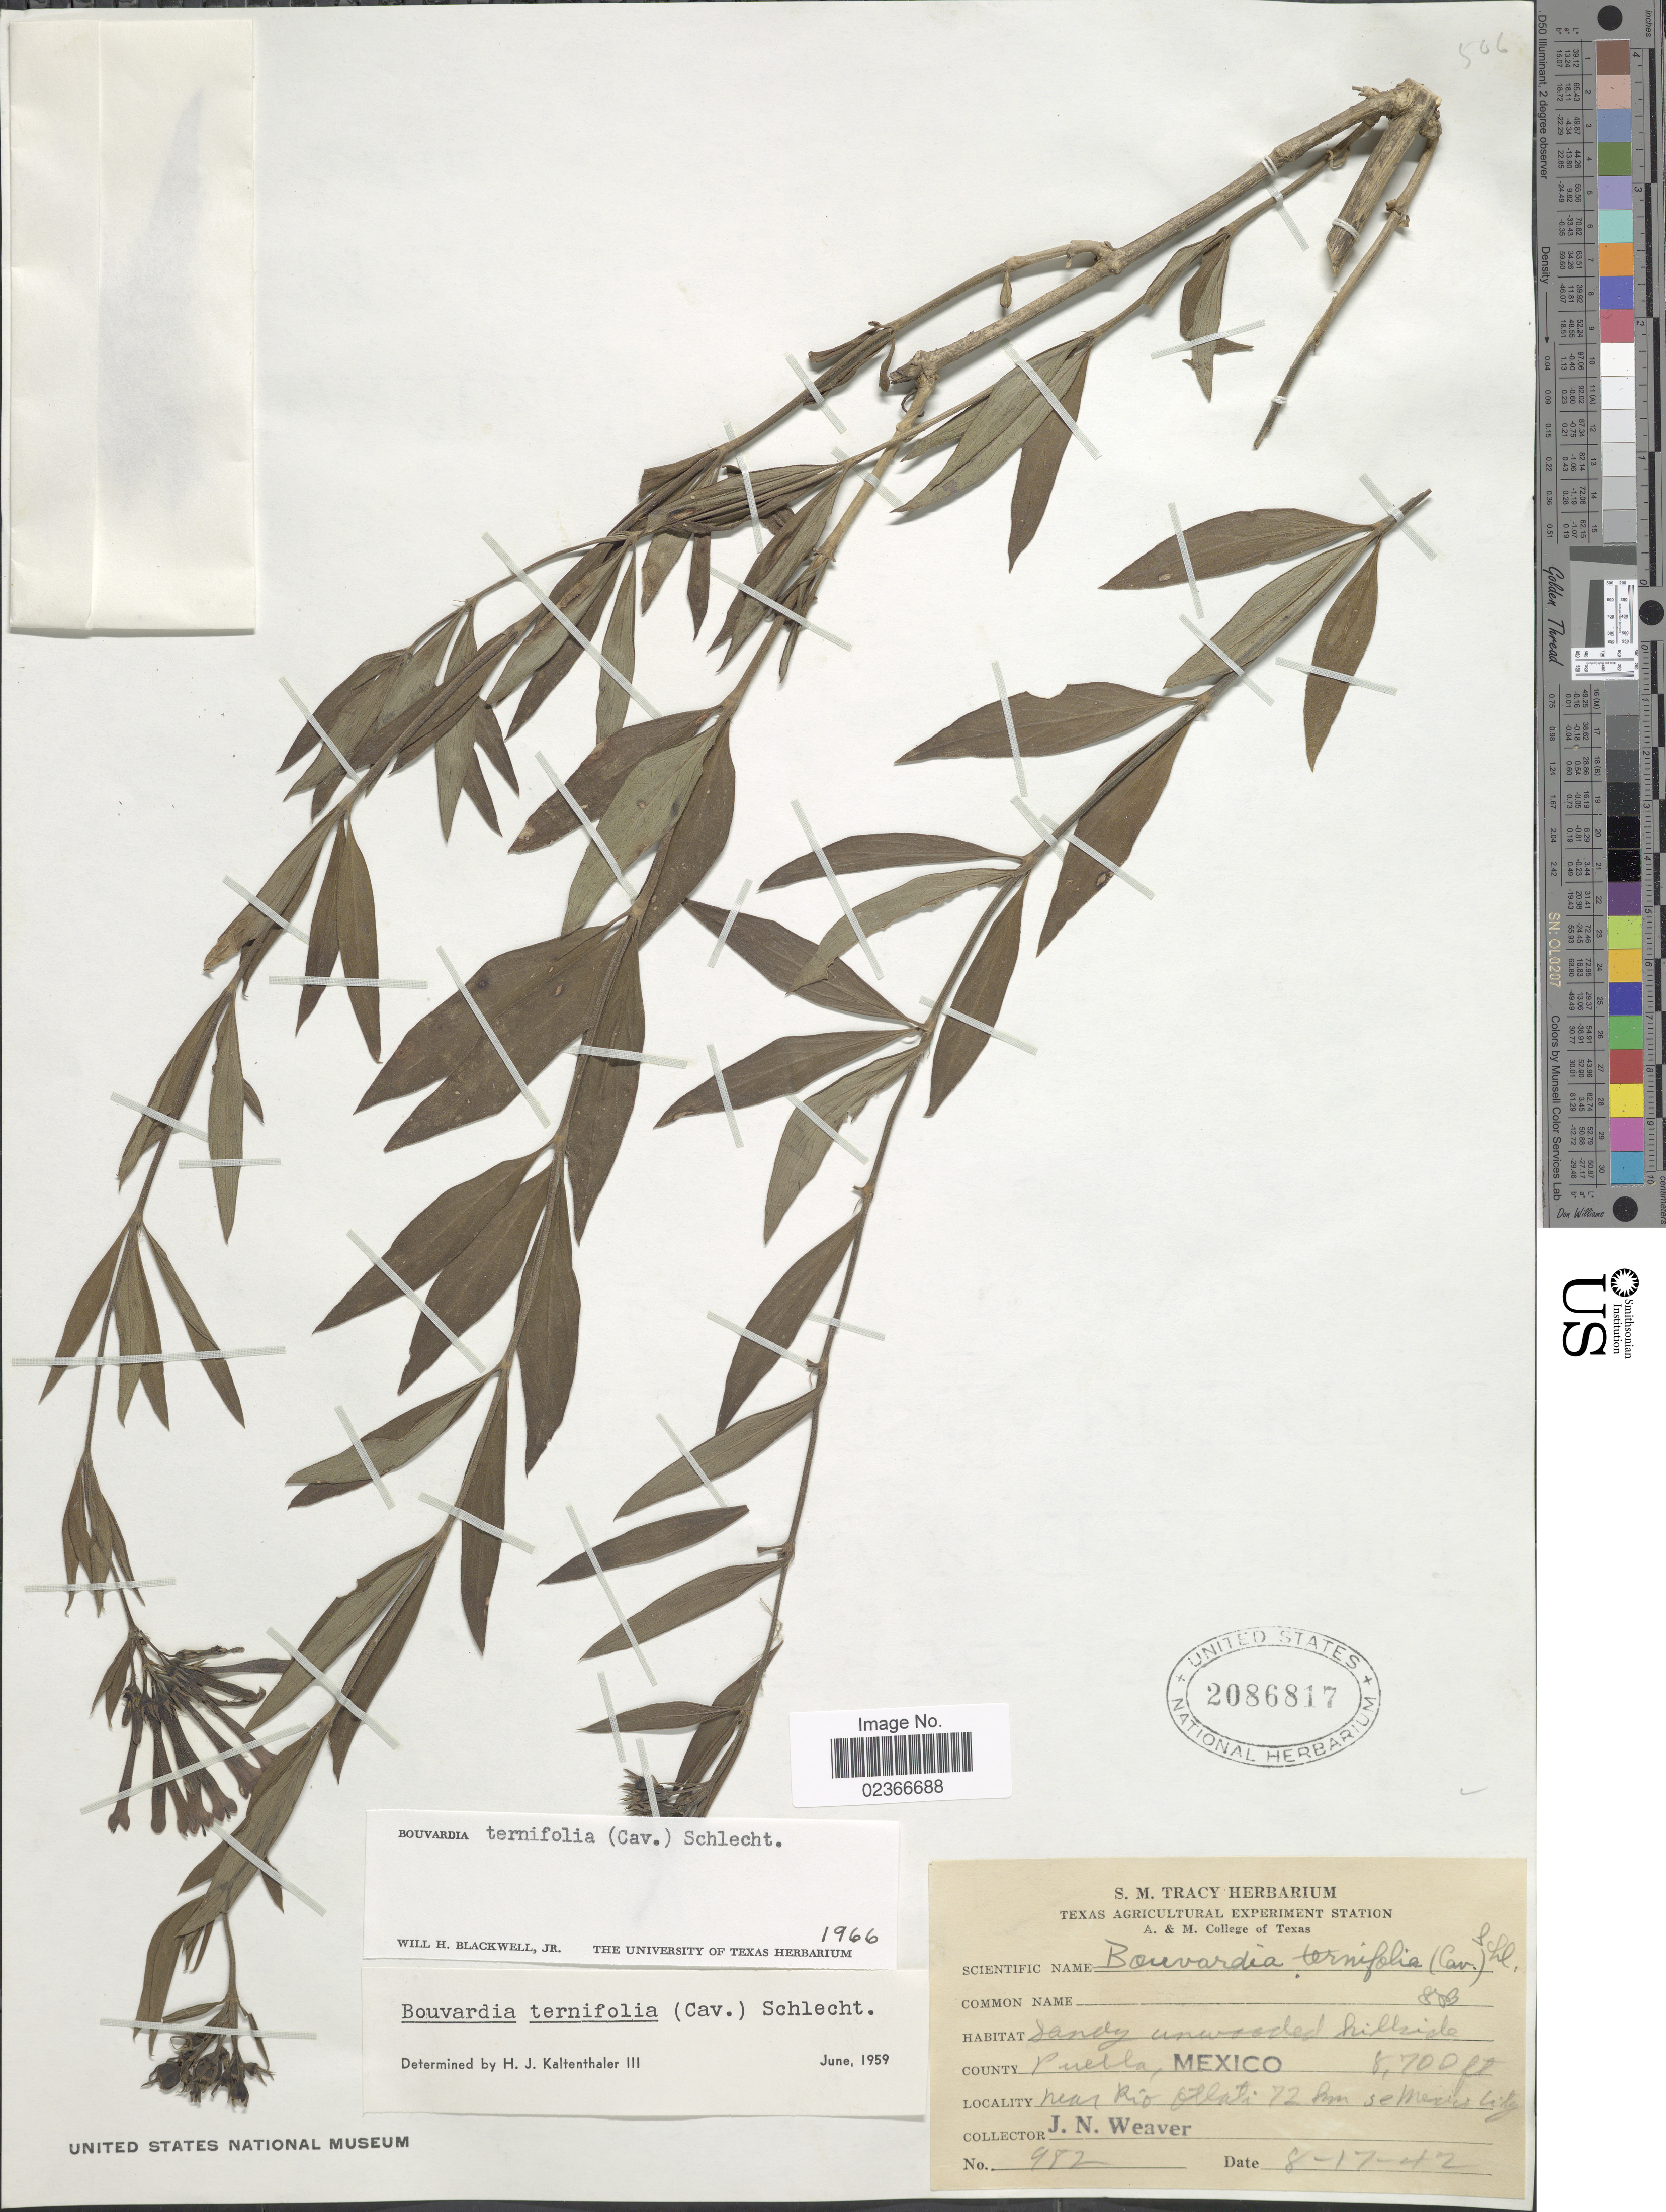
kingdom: Plantae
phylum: Tracheophyta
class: Magnoliopsida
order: Gentianales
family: Rubiaceae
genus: Bouvardia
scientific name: Bouvardia ternifolia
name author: (Cav.) Schltdl.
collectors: J. N. Weaver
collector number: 982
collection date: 1942-08-17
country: Mexico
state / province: Puebla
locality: Puebla. Near Rio Otlati 72 km se Mexico City.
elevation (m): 2652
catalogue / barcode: US 2086817